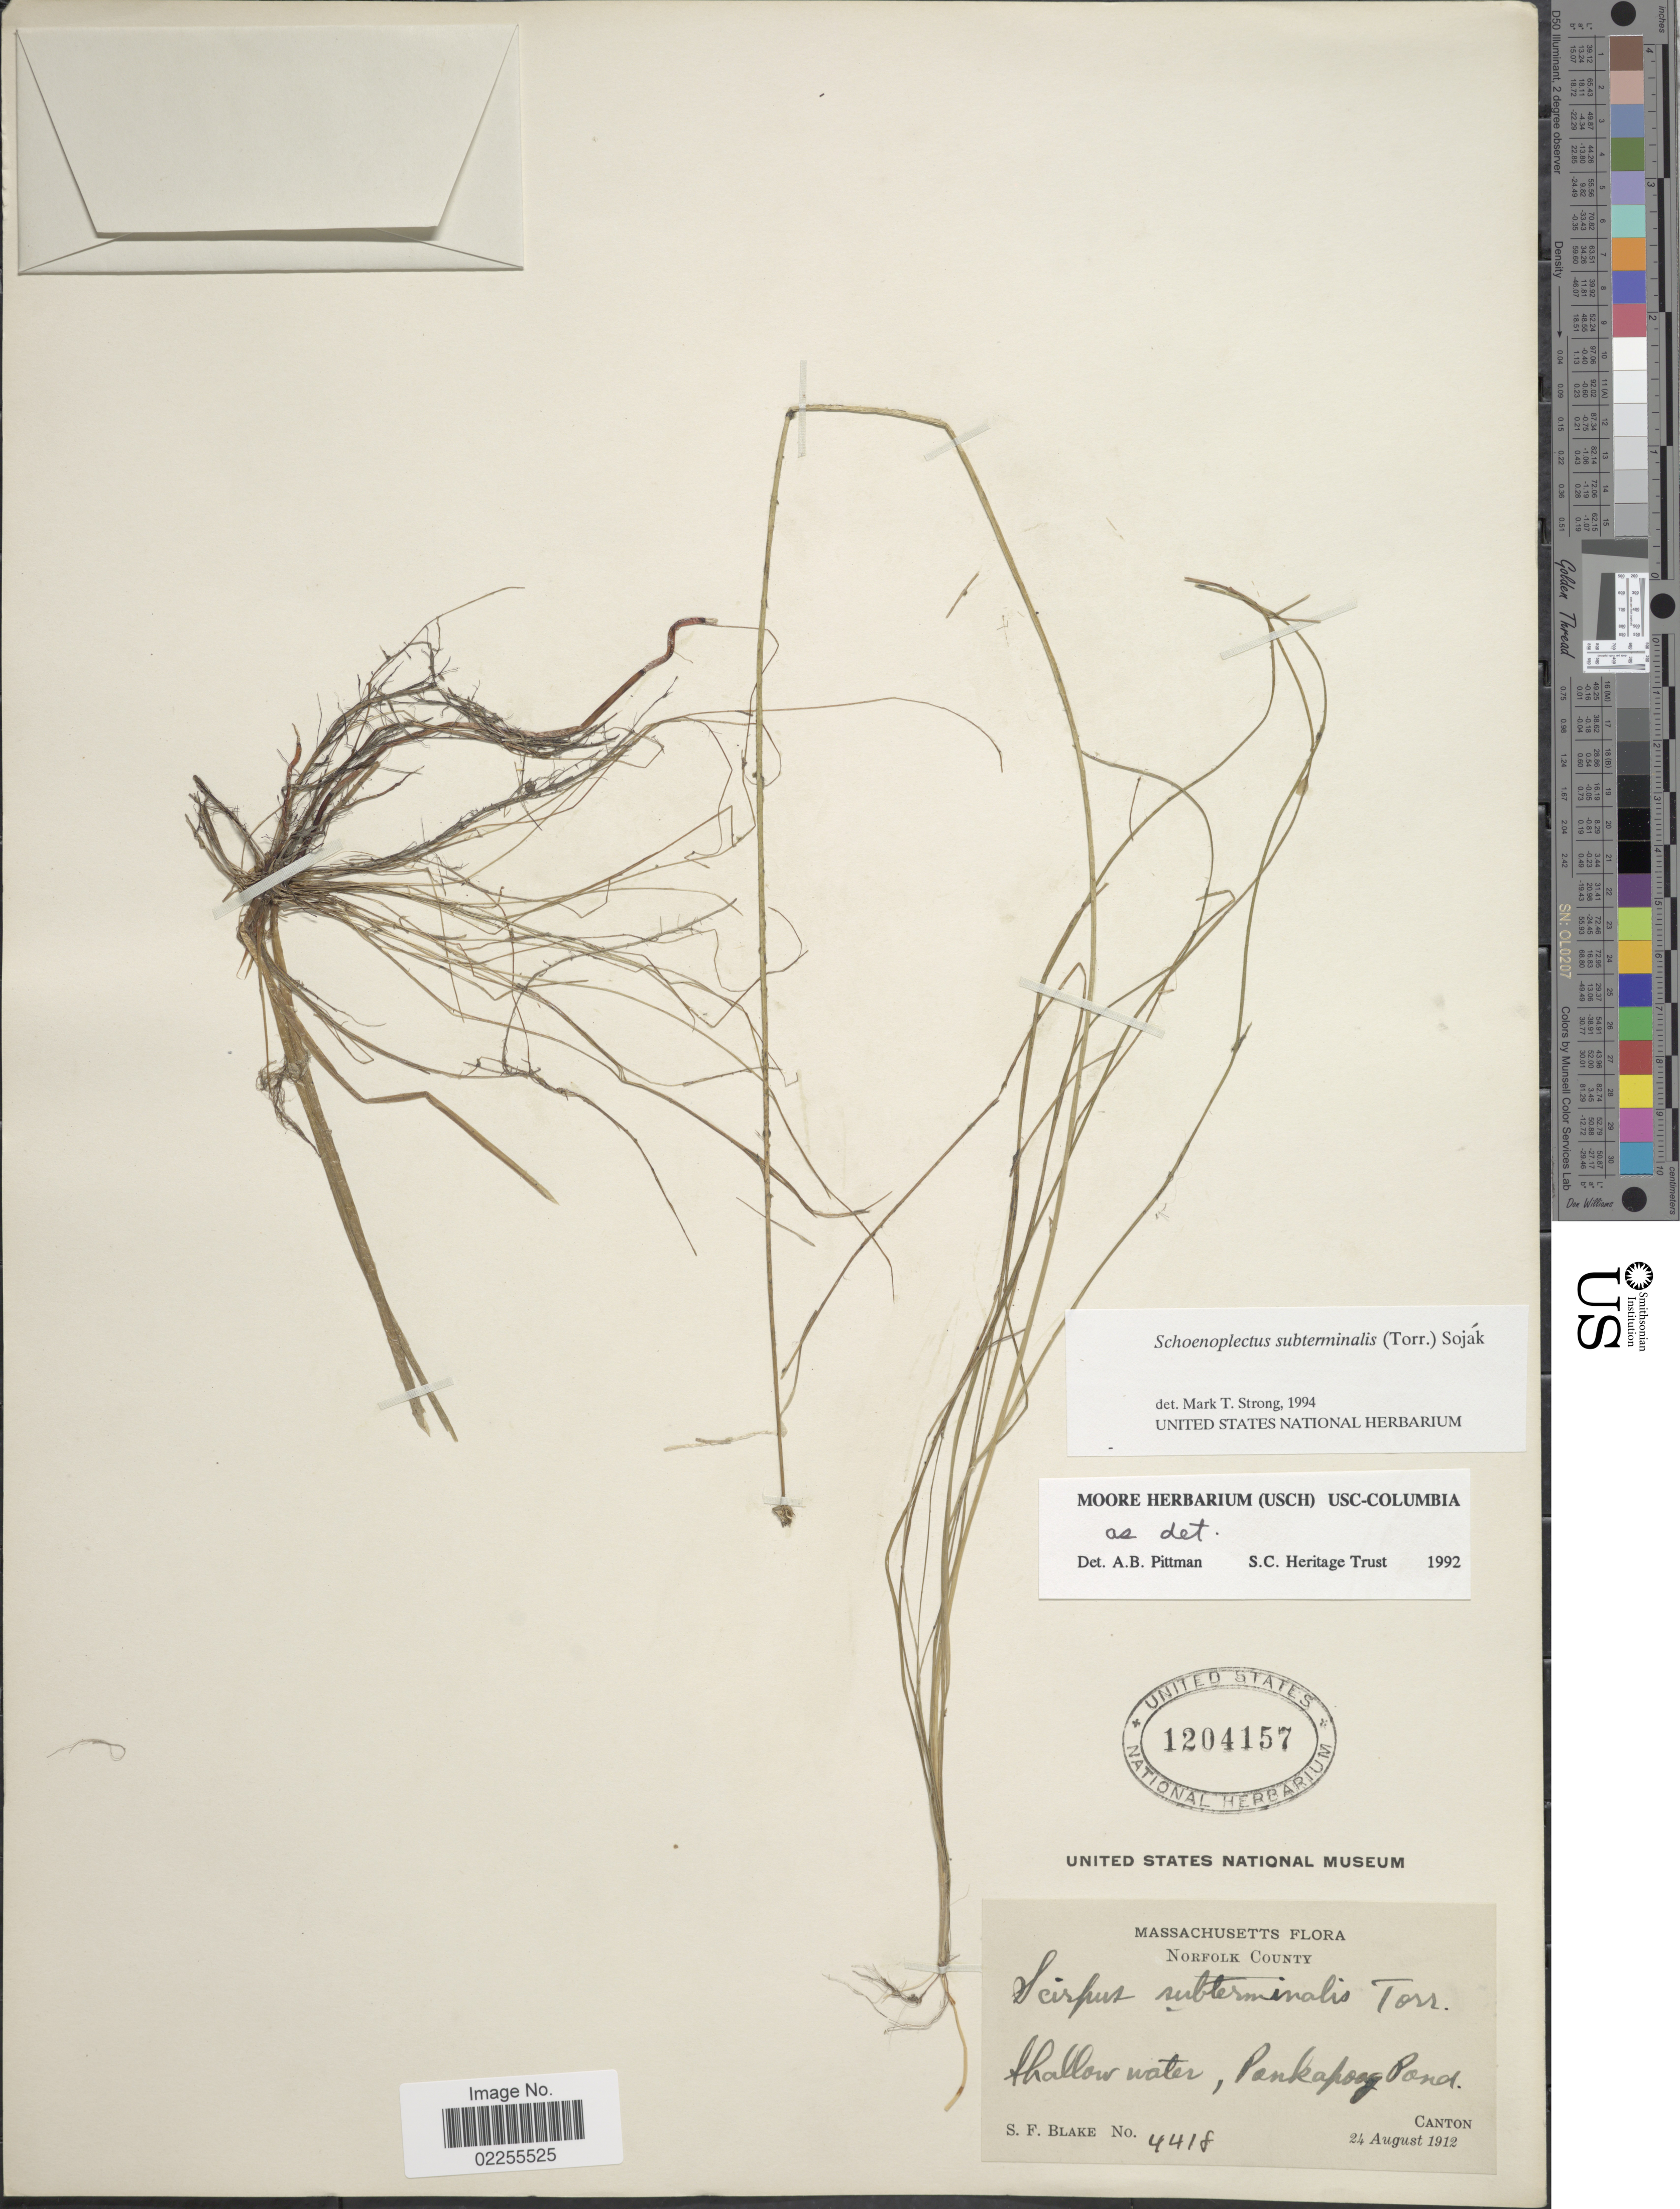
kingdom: Plantae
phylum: Tracheophyta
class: Liliopsida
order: Poales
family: Cyperaceae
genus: Schoenoplectus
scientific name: Schoenoplectus subterminalis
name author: (Torr.) Soják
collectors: S. Blake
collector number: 4418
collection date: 1912-08-24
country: United States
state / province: Massachusetts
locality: Norfolk County, Shallow water, Ponkapoag Pond, Canton.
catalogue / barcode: US 1204157